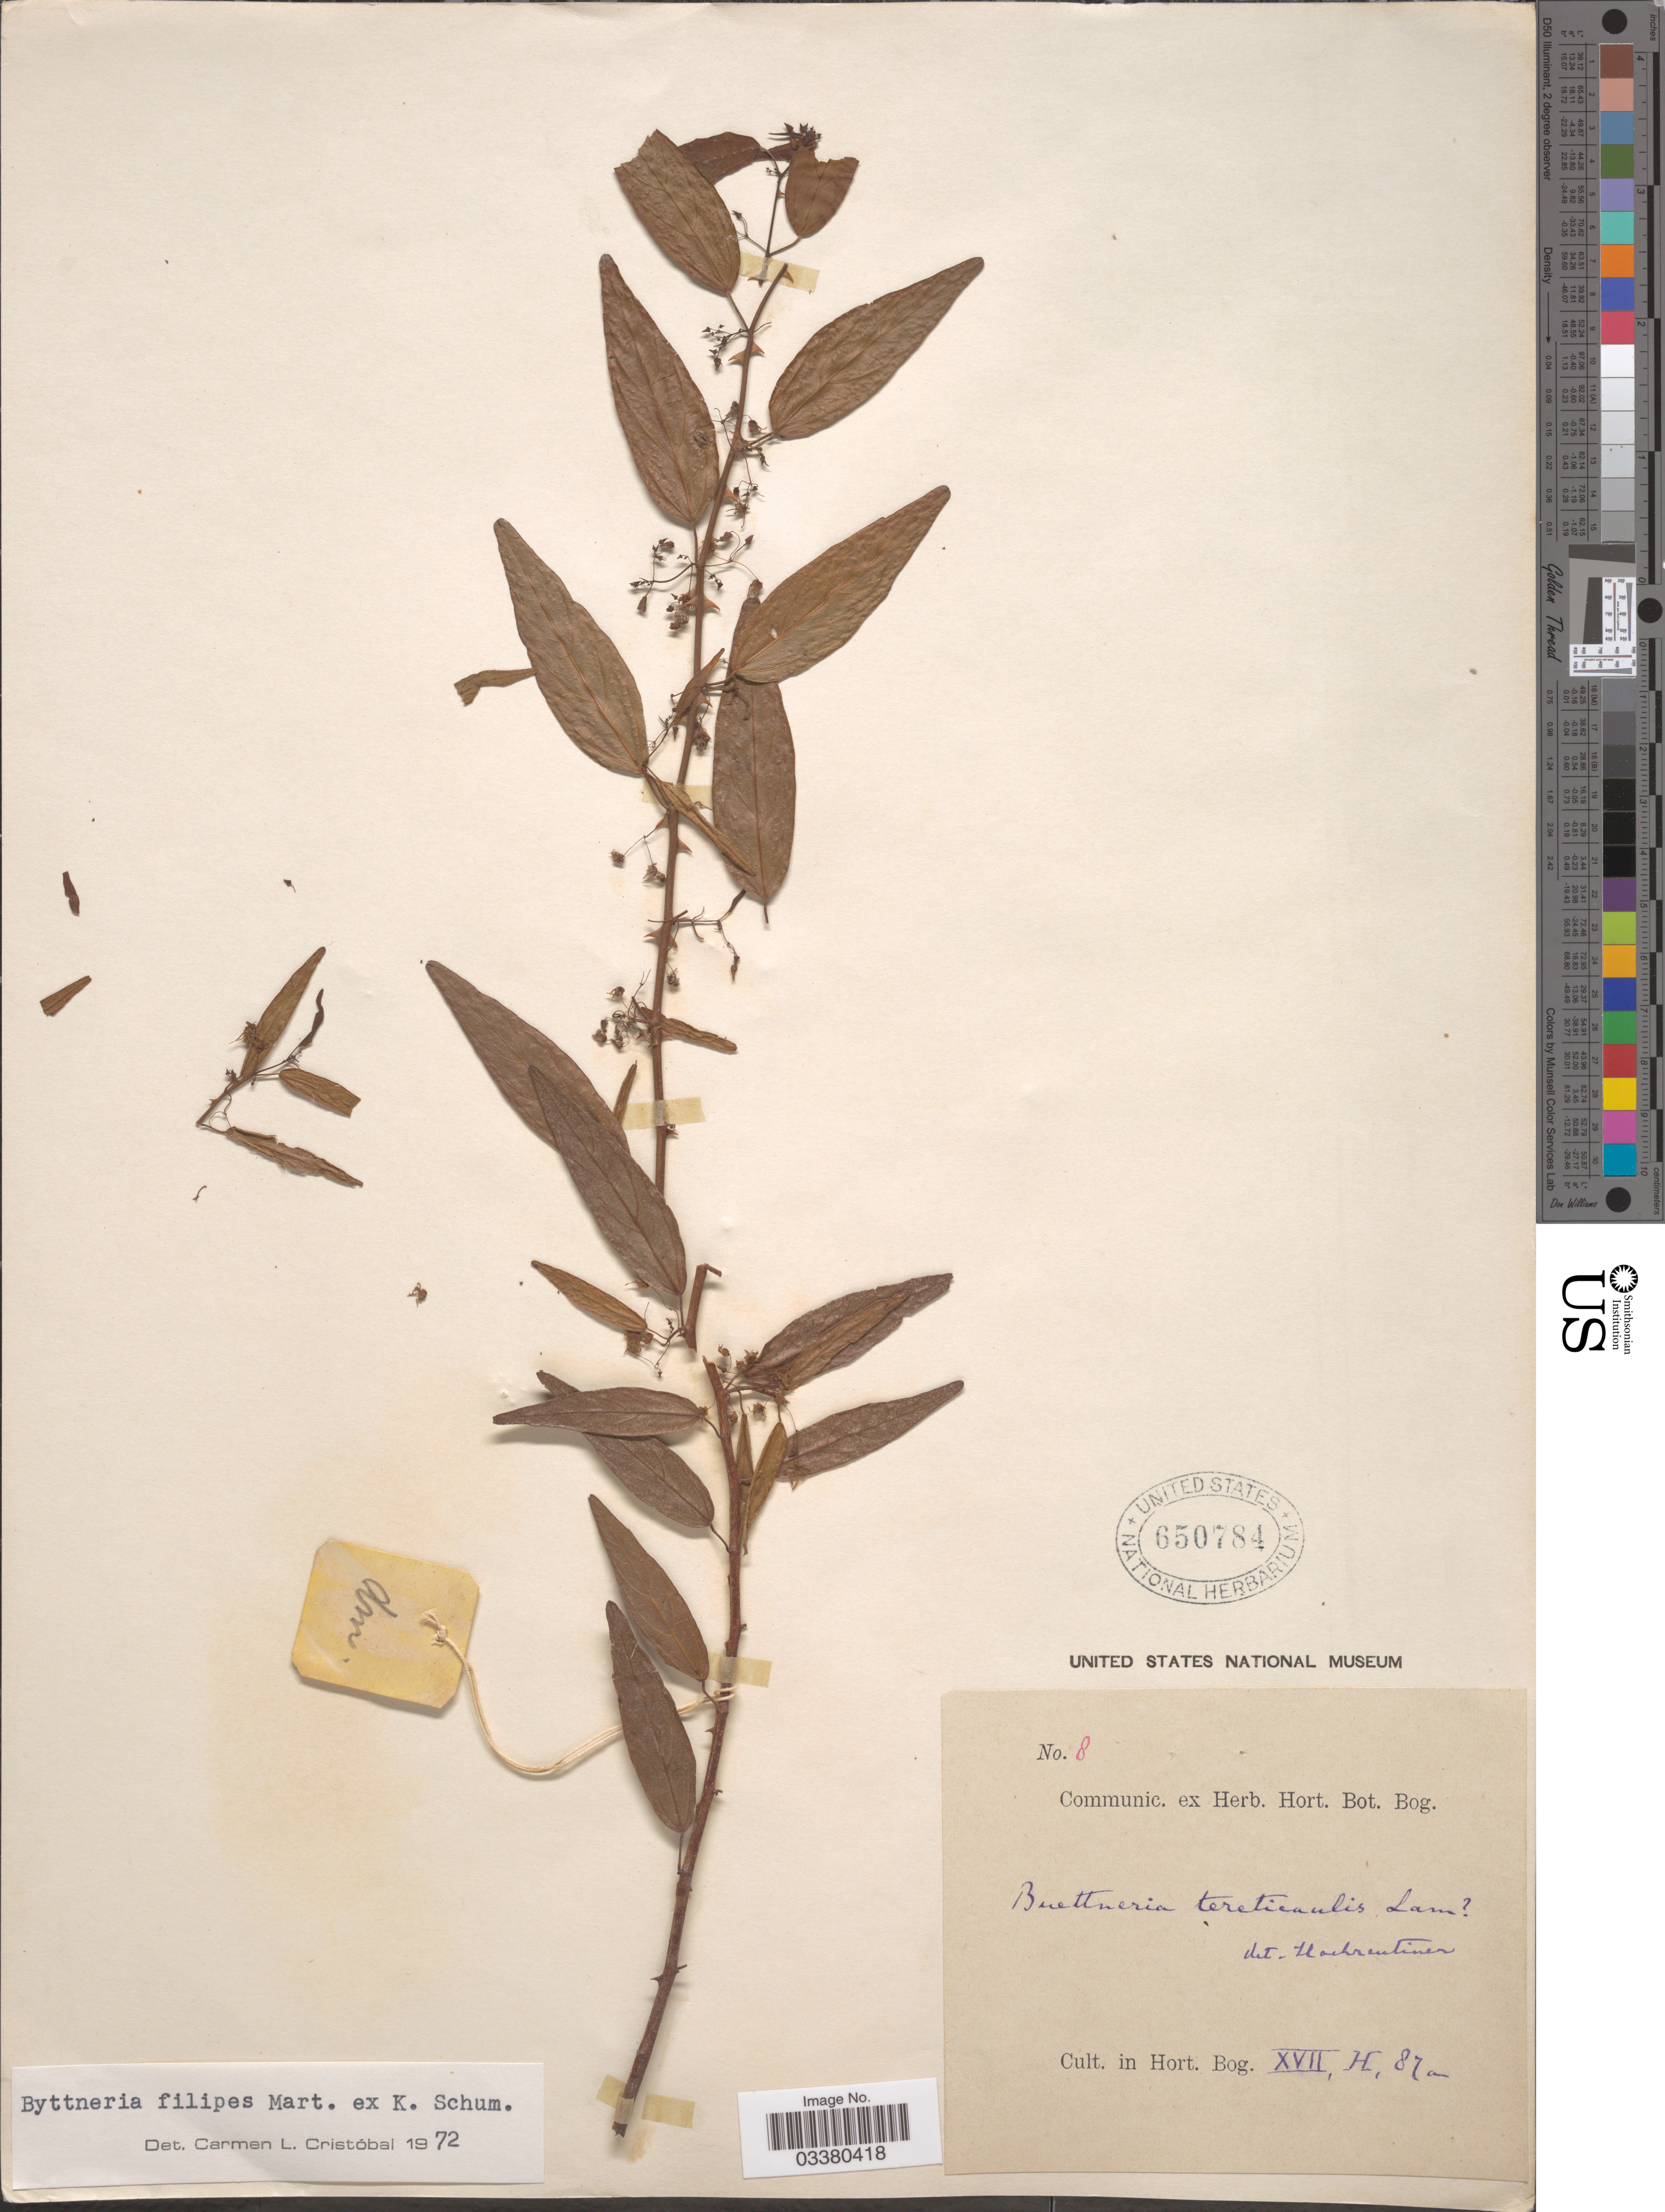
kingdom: Plantae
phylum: Tracheophyta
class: Magnoliopsida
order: Malvales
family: Malvaceae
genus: Byttneria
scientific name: Byttneria filipes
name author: C. Mart. ex K. Schum.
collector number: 8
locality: Cult. In Hort. Bog. XVII, H, 87a.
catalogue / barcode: US 650784